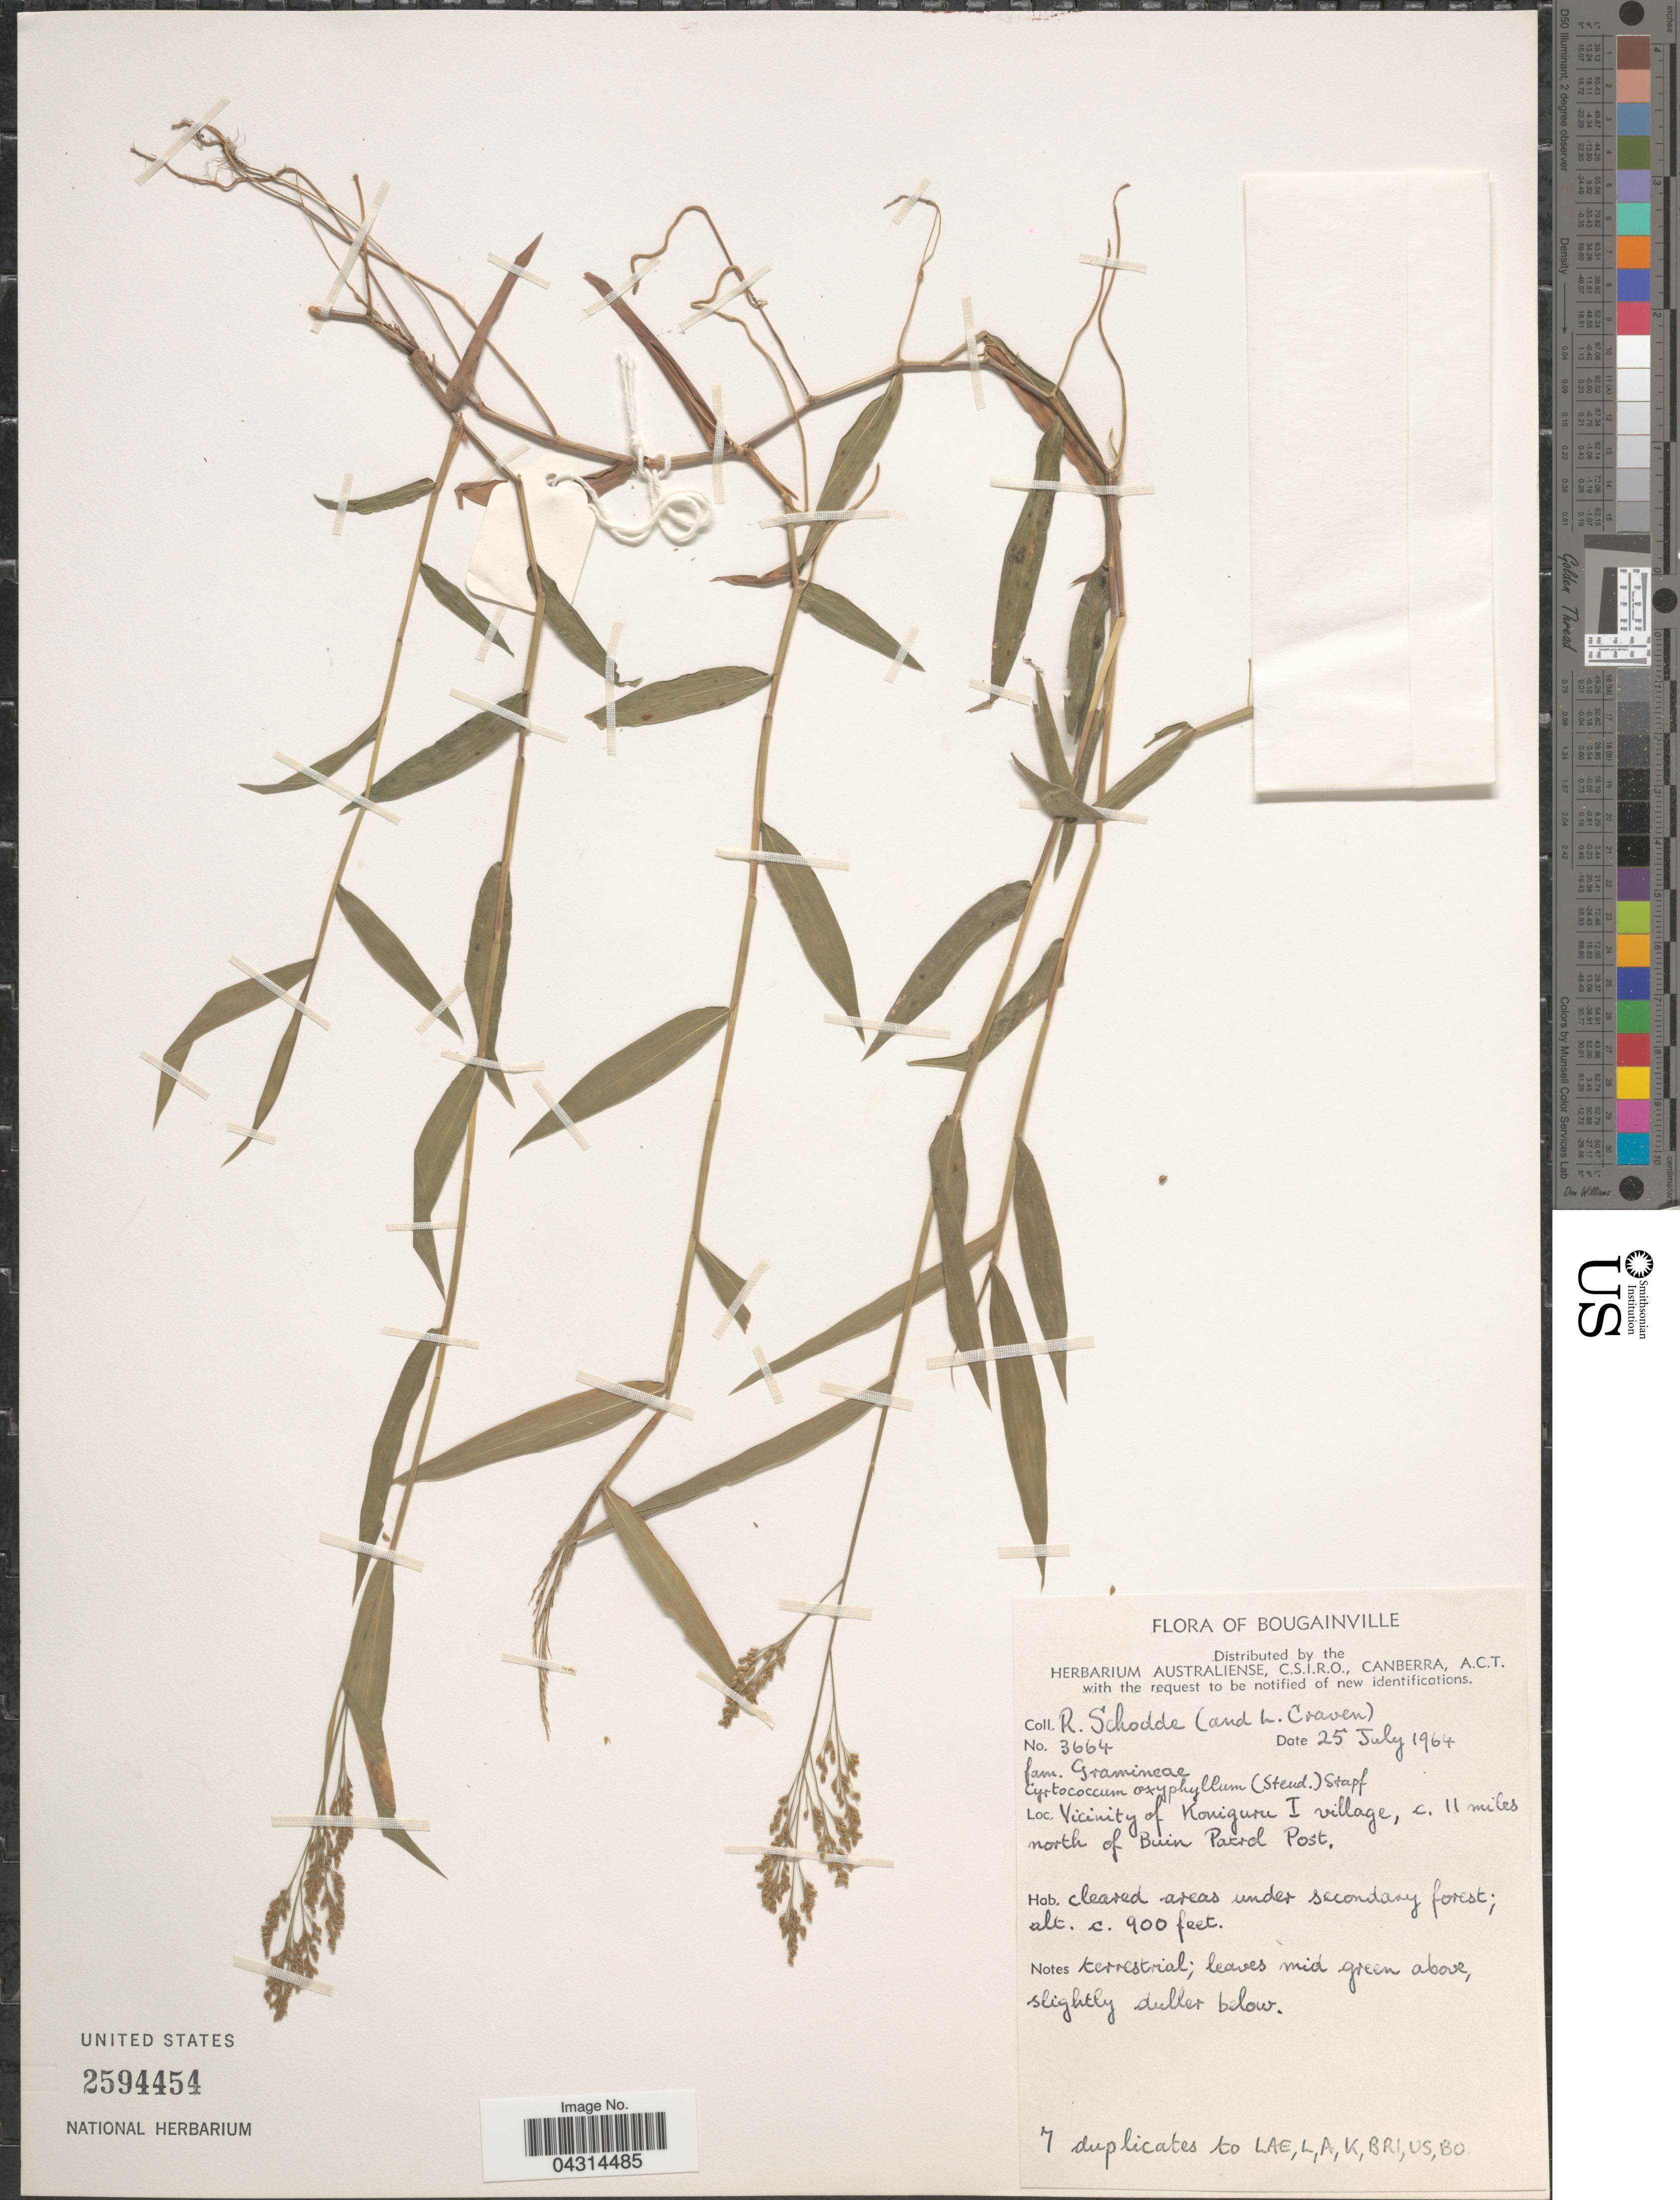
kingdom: Plantae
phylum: Tracheophyta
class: Liliopsida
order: Poales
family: Poaceae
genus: Cyrtococcum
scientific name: Cyrtococcum oxyphyllum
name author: (Steud.) Stapf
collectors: R. Schodde & L. A. Craven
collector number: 3664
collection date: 1964-07-25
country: Papua New Guinea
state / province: Bougainville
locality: Vicinity of Koniguru I village, c. 11 miles north of Buin Parroll Post.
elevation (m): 274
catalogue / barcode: US 2594454